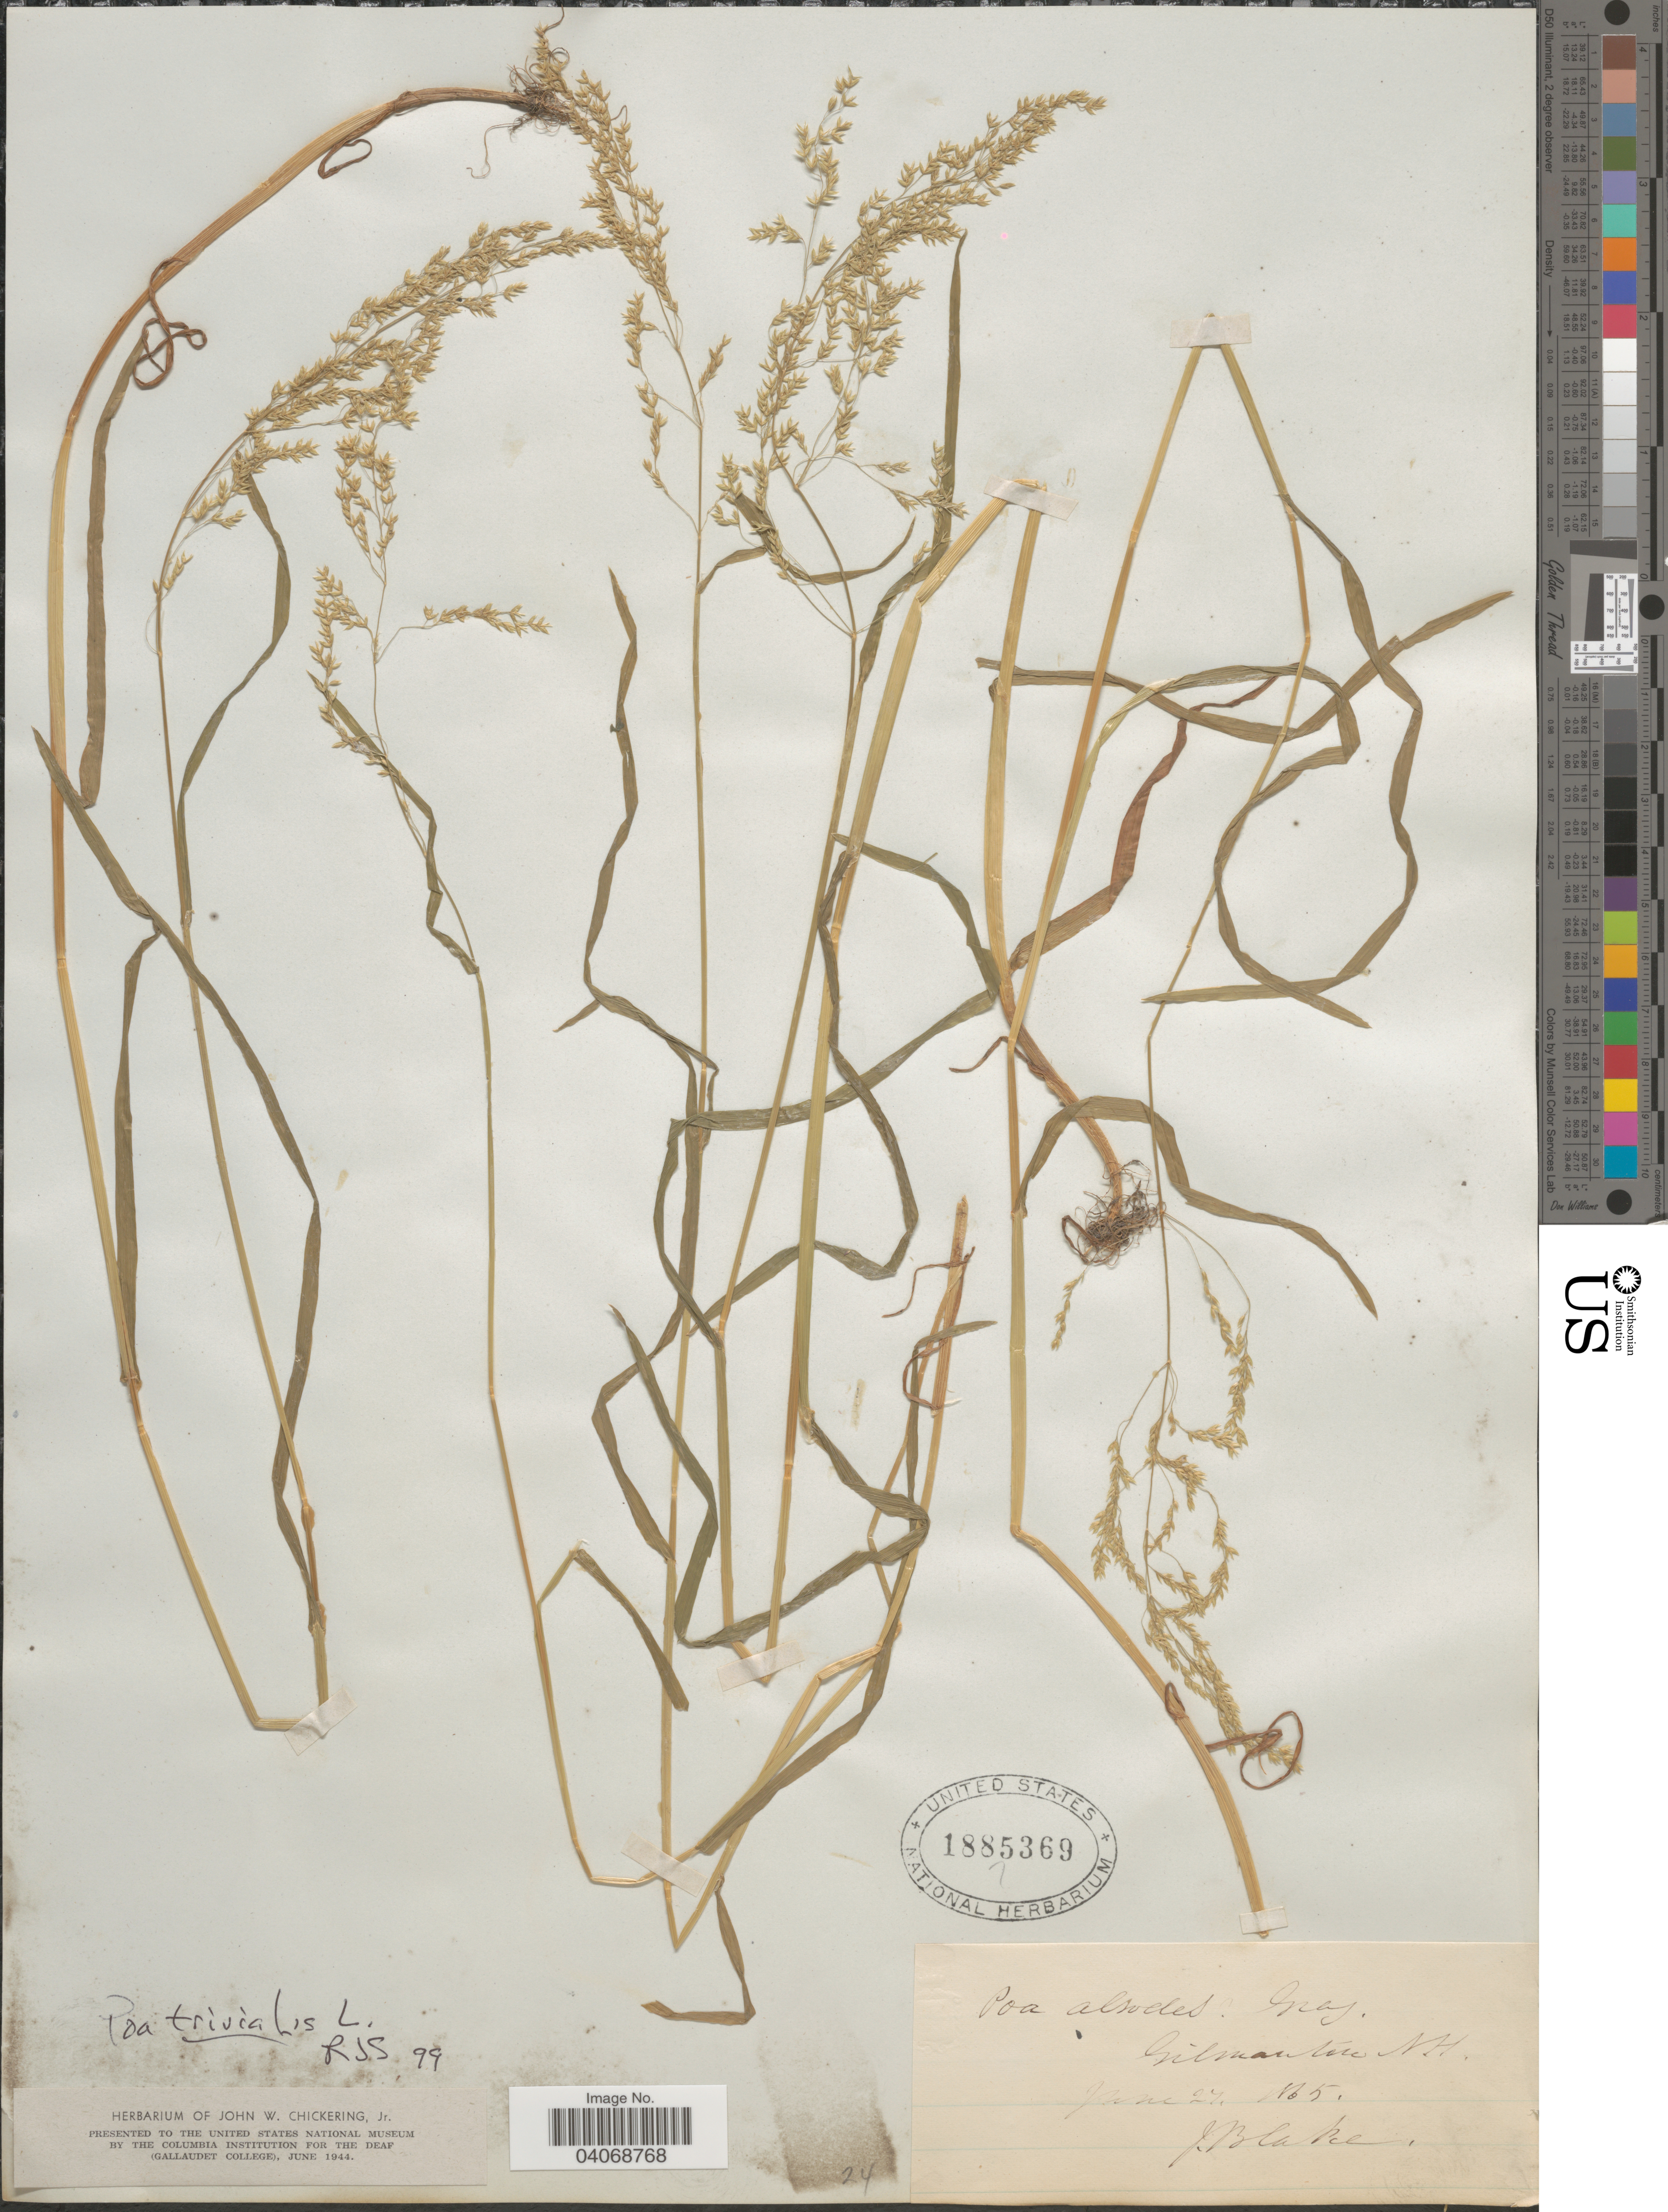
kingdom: Plantae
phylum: Tracheophyta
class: Liliopsida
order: Poales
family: Poaceae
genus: Poa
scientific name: Poa trivialis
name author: L.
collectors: J. Blake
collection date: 1865-06-27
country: United States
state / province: New Hampshire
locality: Gilmanton.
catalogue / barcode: US 1885369